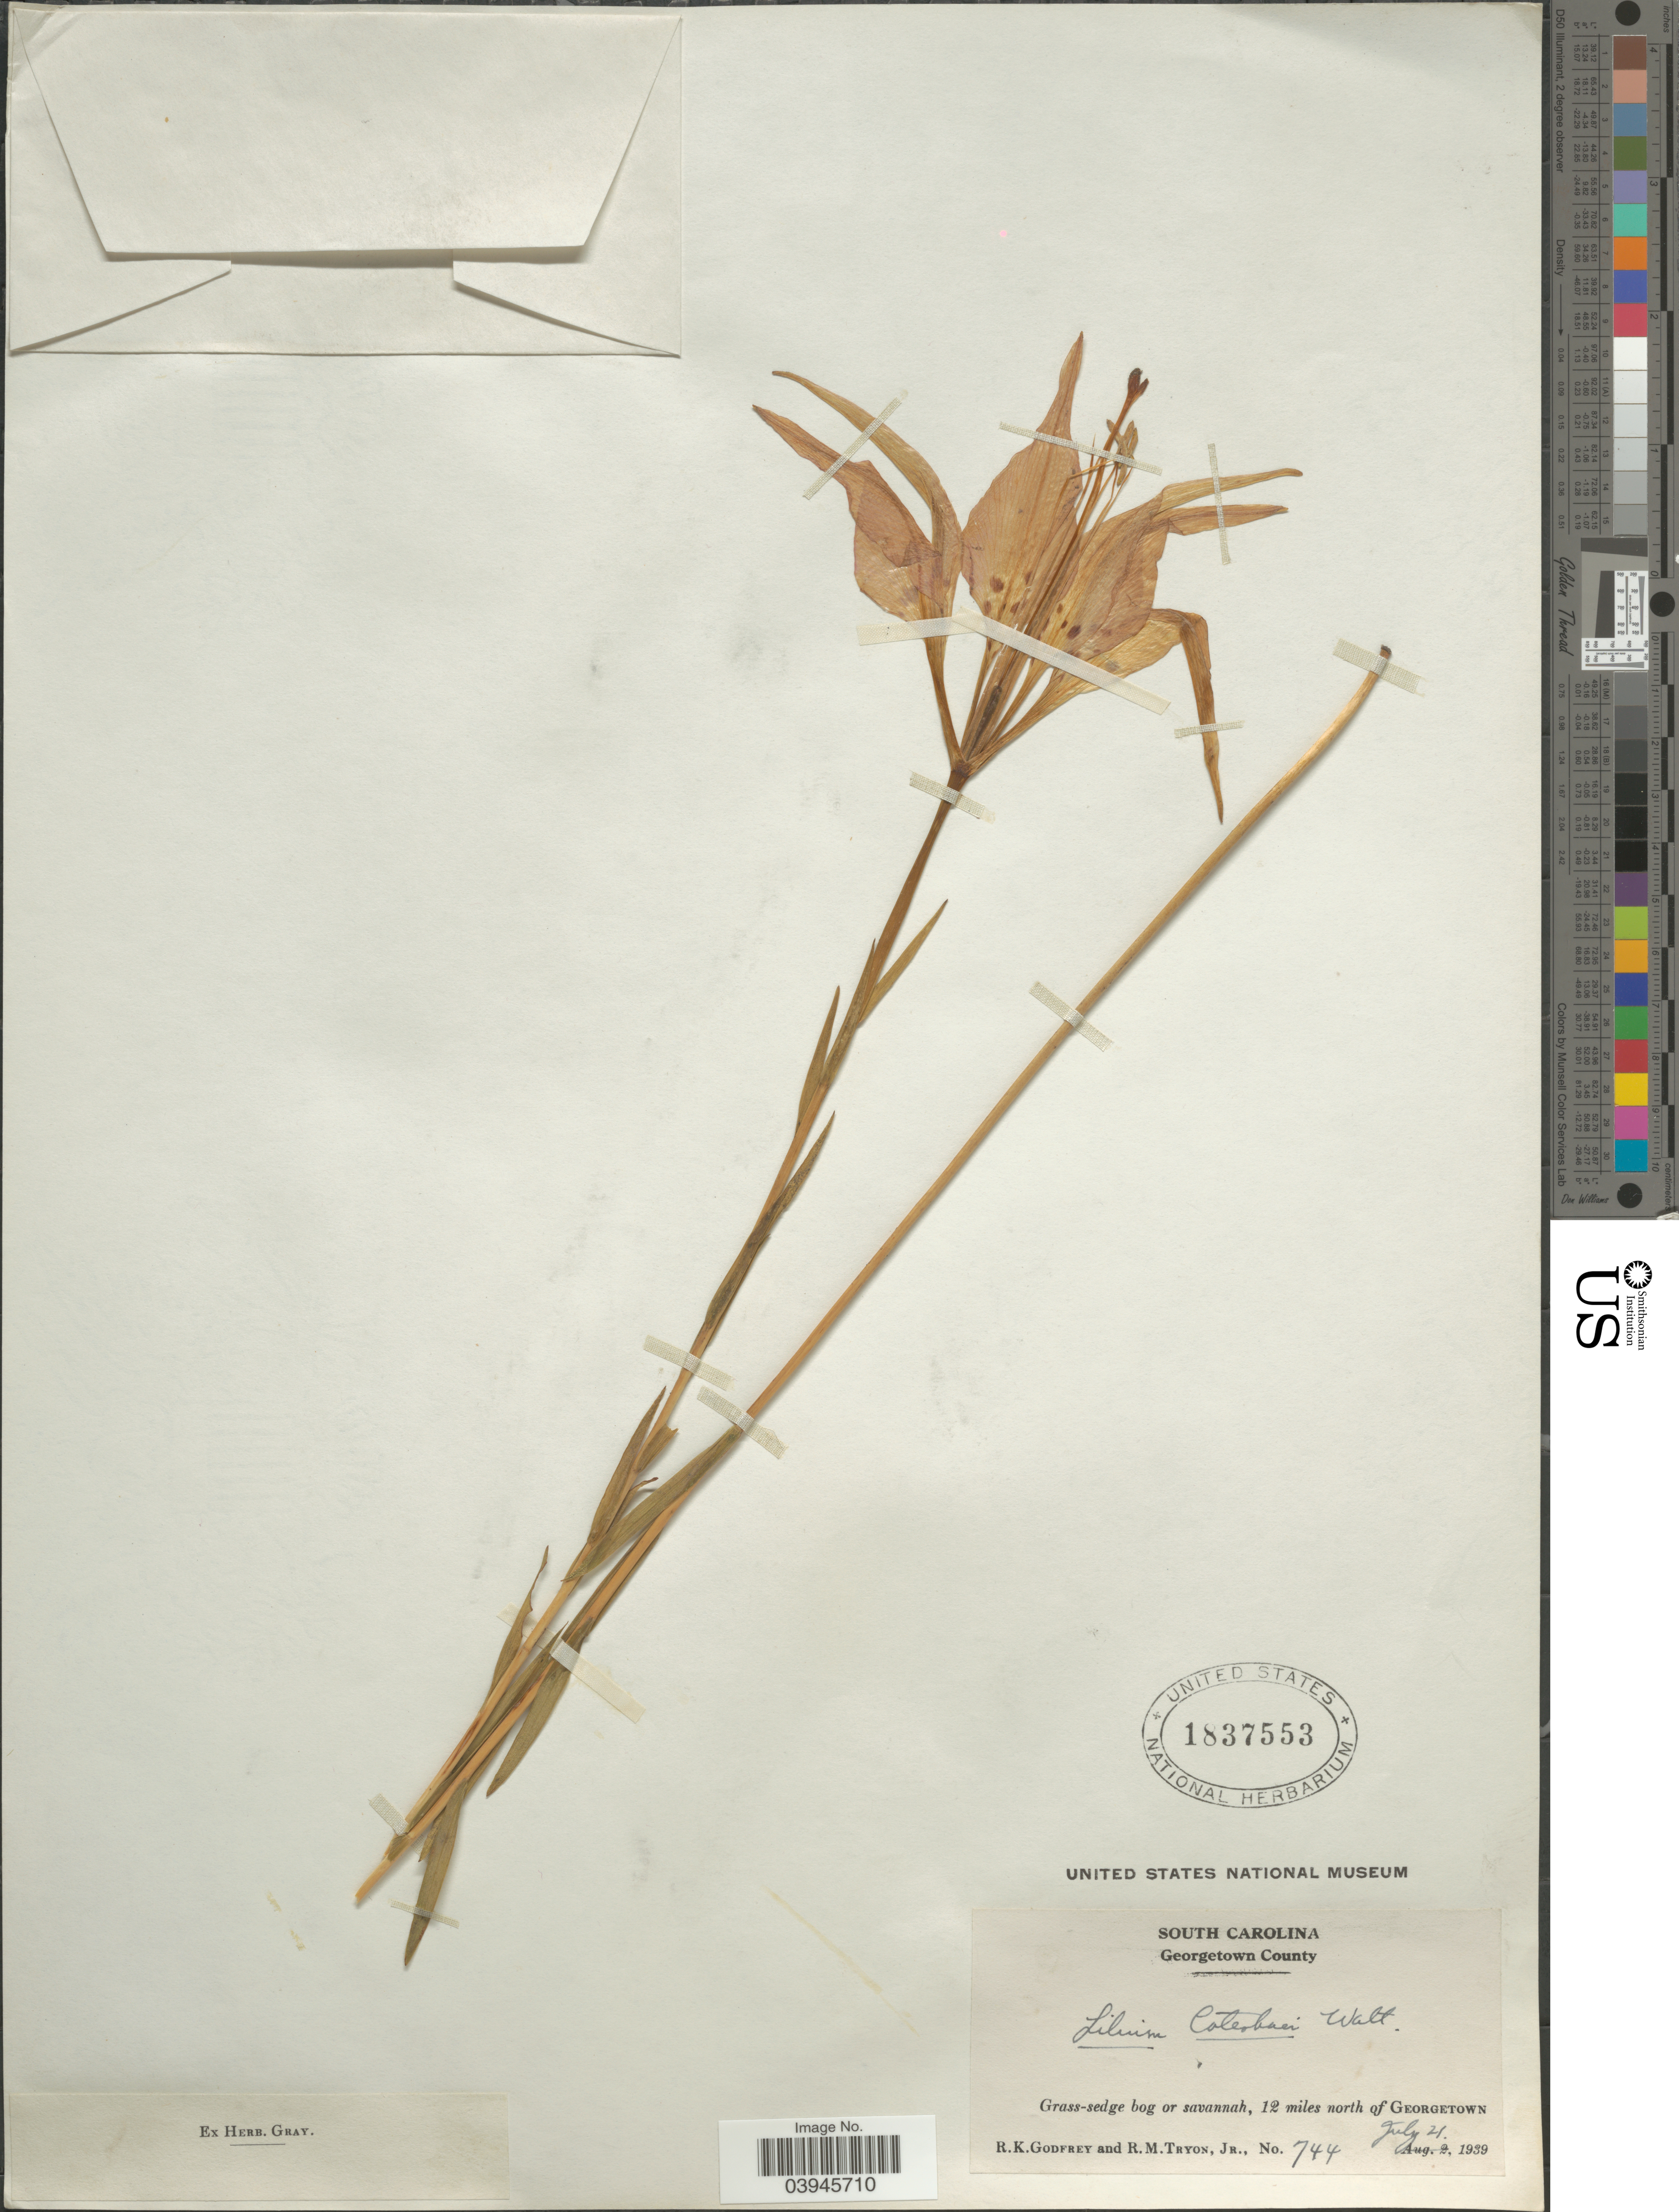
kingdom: Plantae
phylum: Tracheophyta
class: Liliopsida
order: Liliales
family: Liliaceae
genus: Lilium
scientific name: Lilium catesbaei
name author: Walter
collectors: R. K. Godfrey & R. Tryon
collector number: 744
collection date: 1939-07-21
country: United States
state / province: South Carolina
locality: Georgetown County. Grass-sedge bog or savannah, 12 miles north of Georgetown.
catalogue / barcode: US 1837553